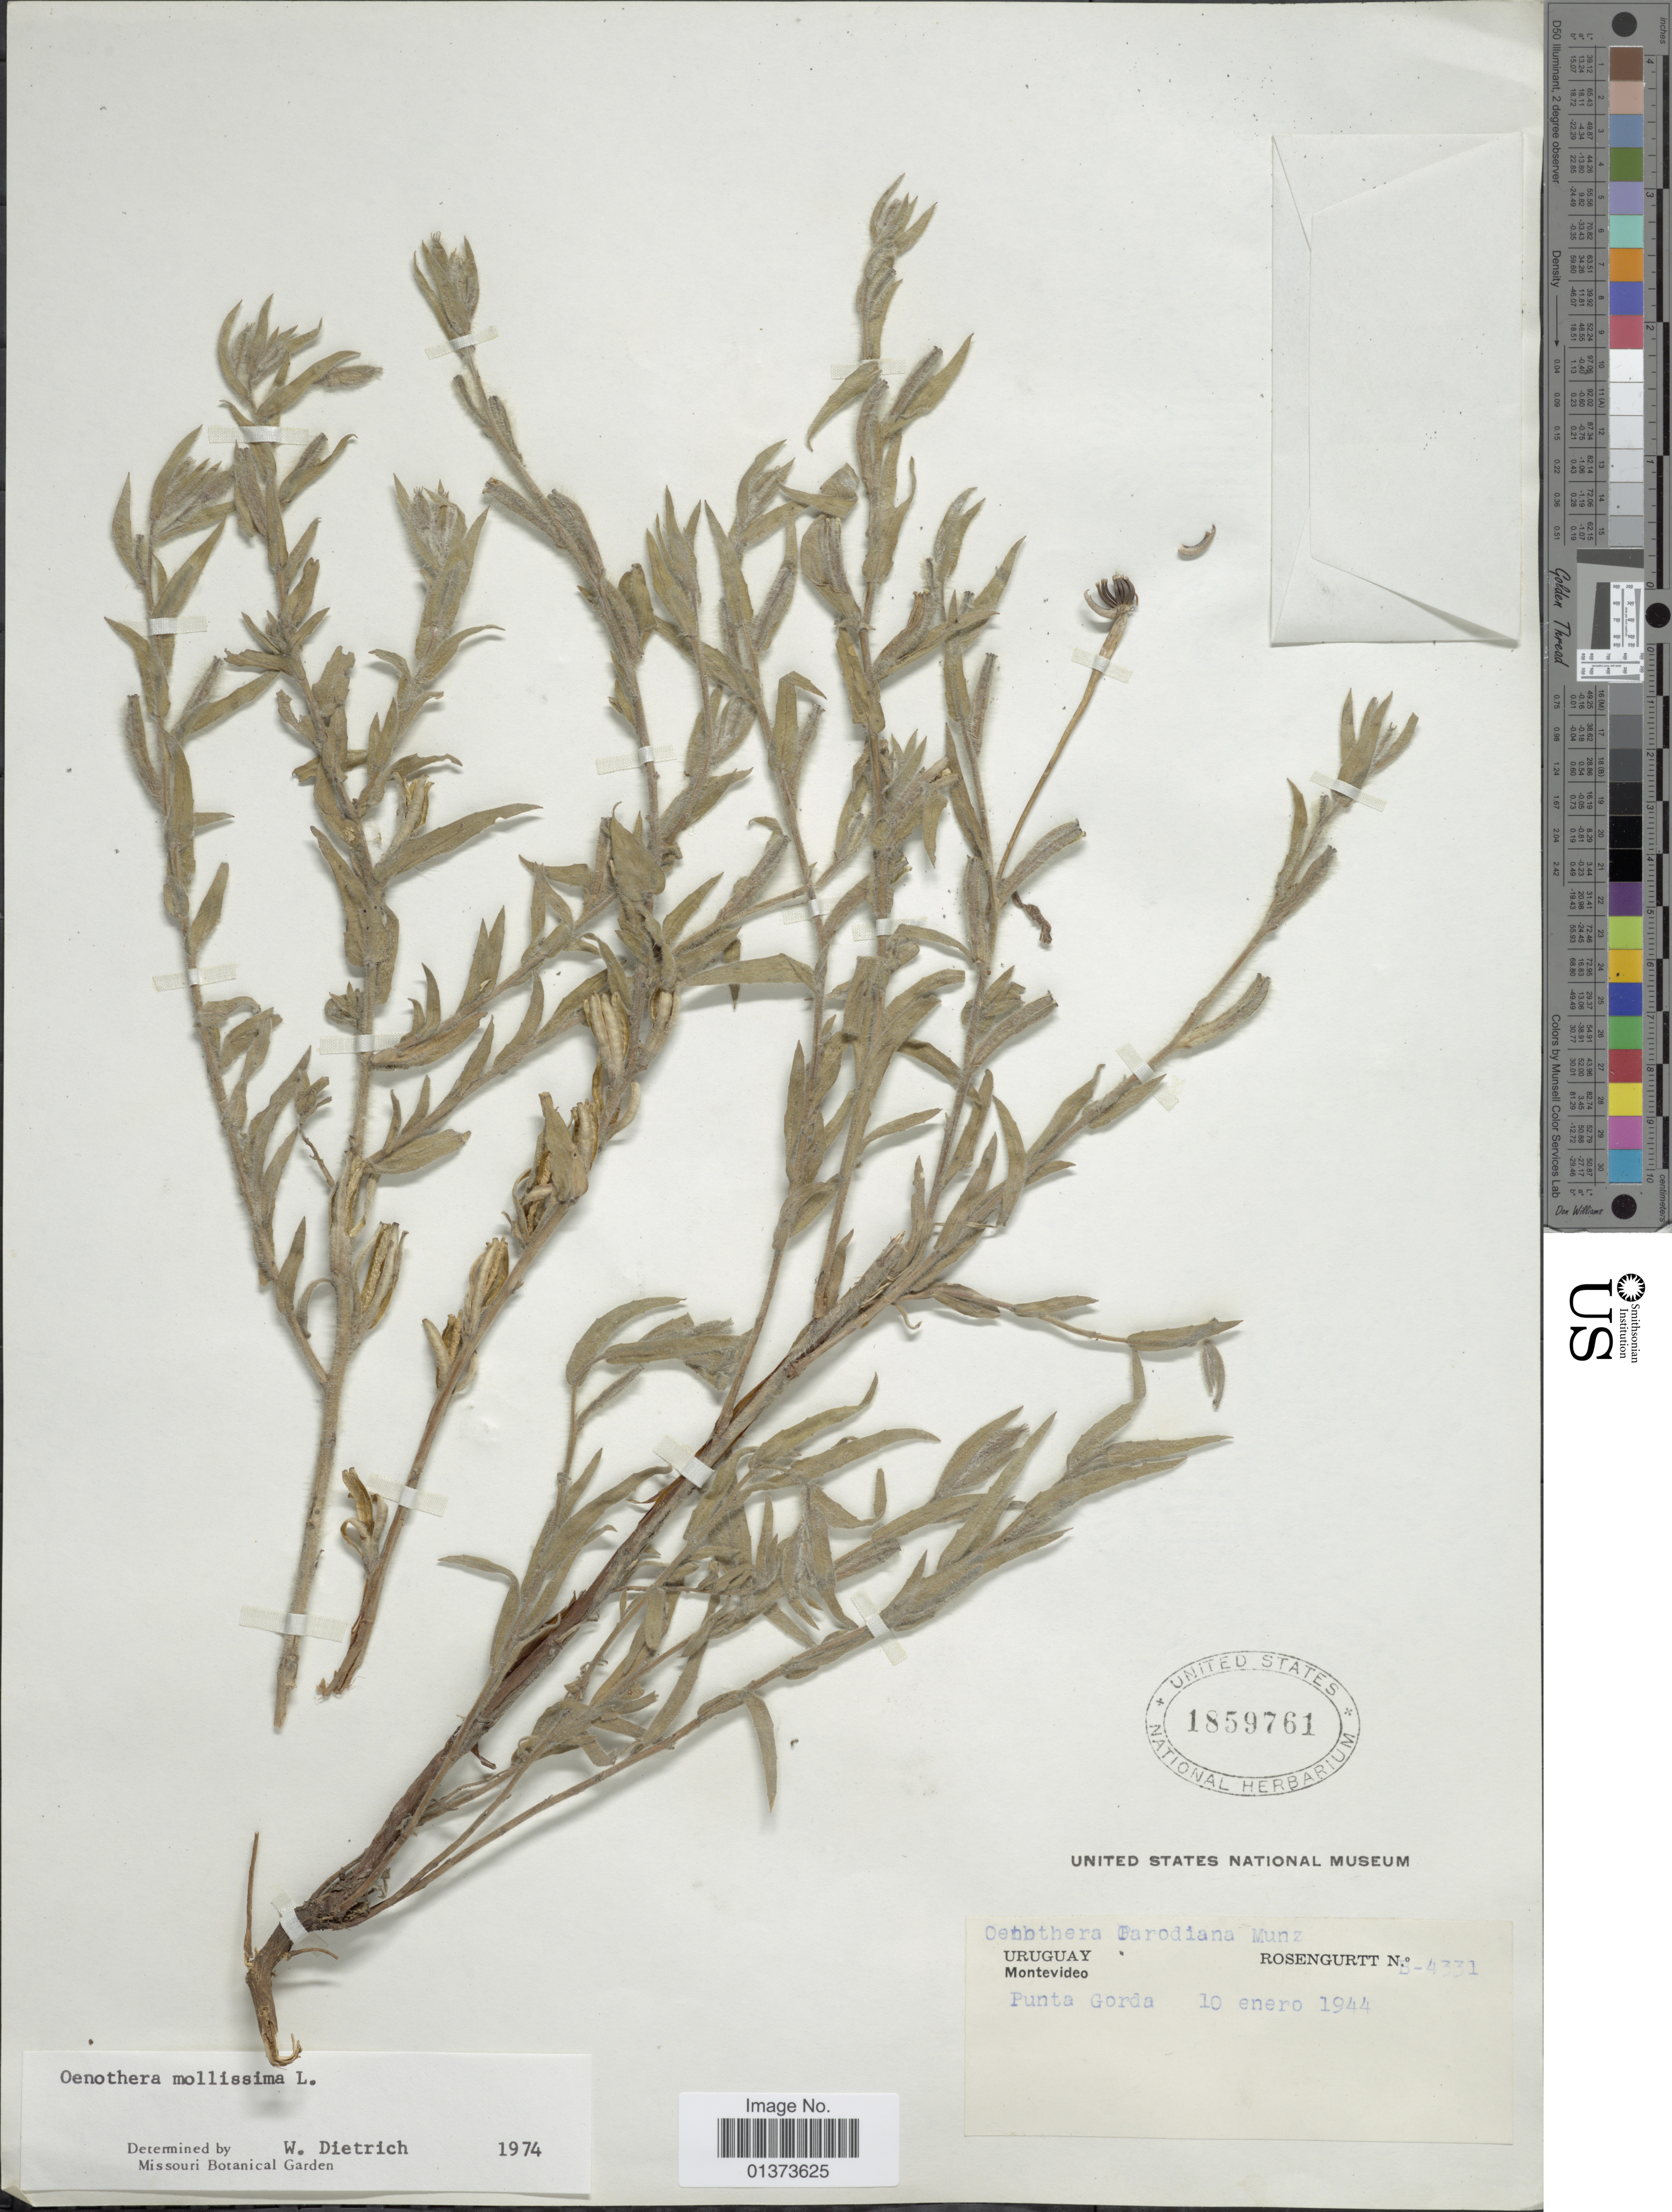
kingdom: Plantae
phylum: Tracheophyta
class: Magnoliopsida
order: Myrtales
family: Onagraceae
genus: Oenothera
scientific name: Oenothera mollissima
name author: L.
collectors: -- Rosengurtt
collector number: S-4331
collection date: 1944-01-10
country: Uruguay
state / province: Montevideo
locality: Punta Gorda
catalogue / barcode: US 1859761